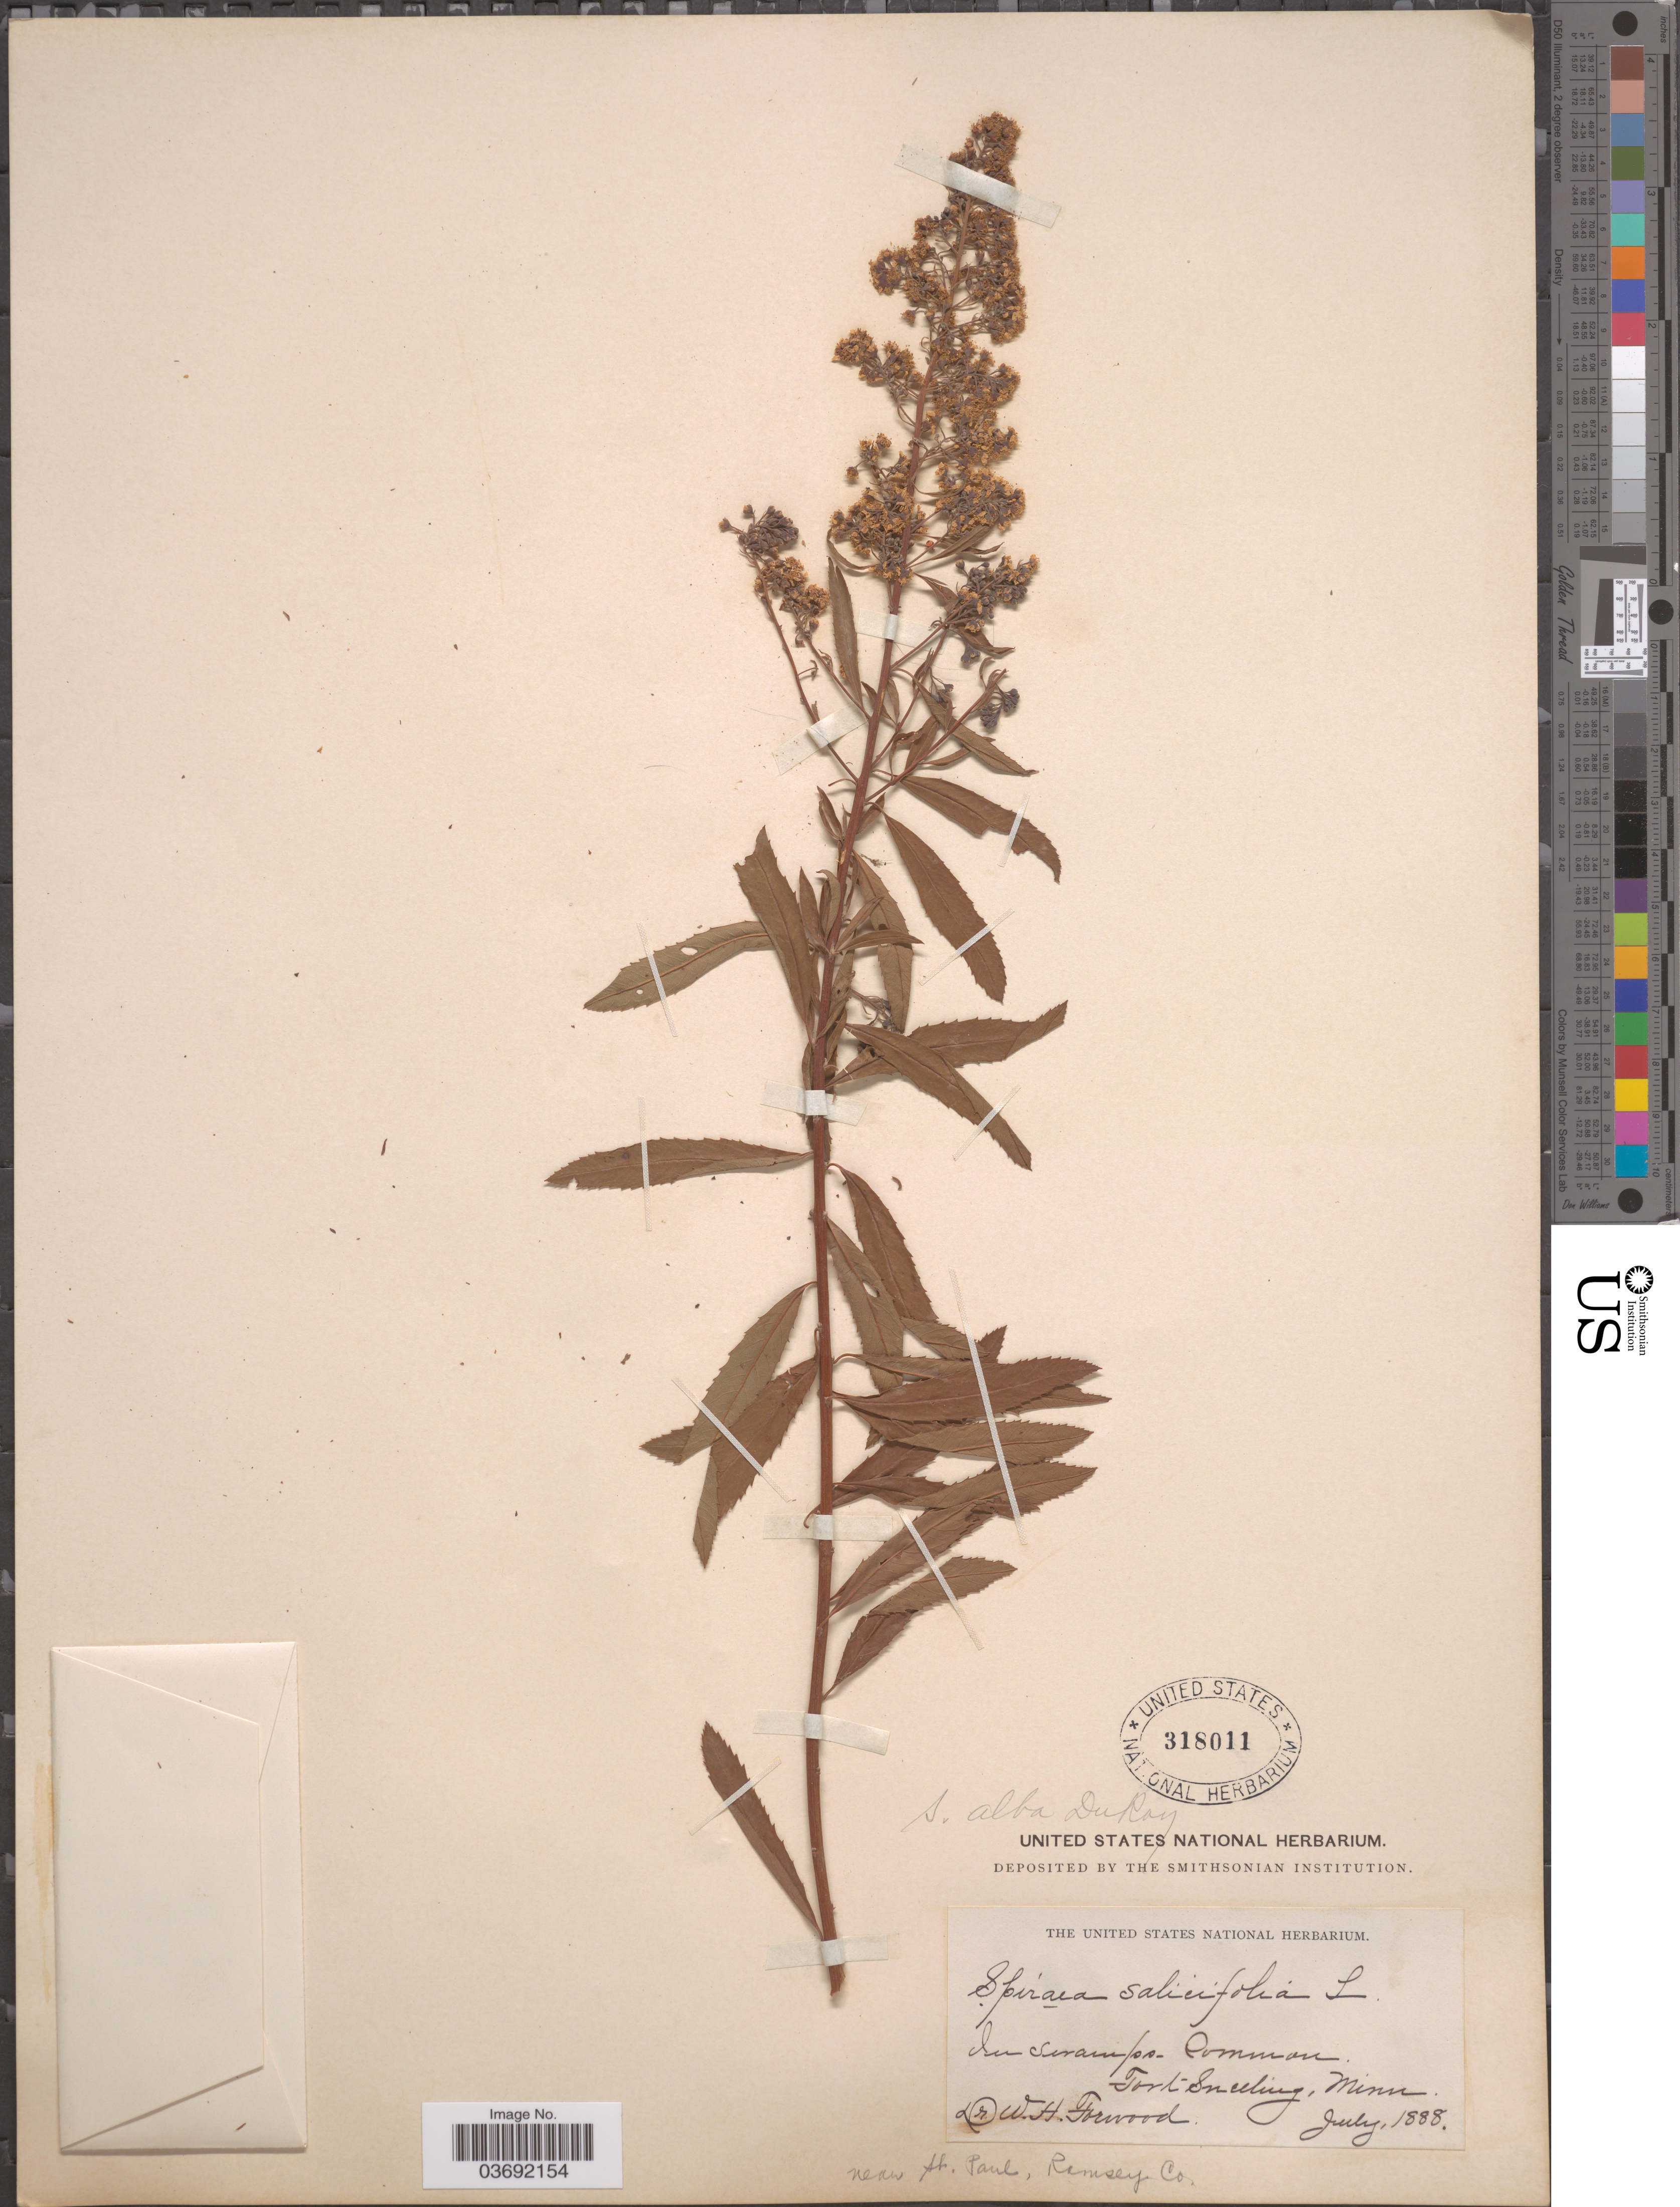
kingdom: Plantae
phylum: Tracheophyta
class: Magnoliopsida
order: Rosales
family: Rosaceae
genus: Spiraea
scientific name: Spiraea alba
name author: Du Roi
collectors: W. Forwood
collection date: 1888-07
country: United States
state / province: Minnesota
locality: Fort Snelling. Near St. Paul, Ramsey Co.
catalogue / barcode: US 318011